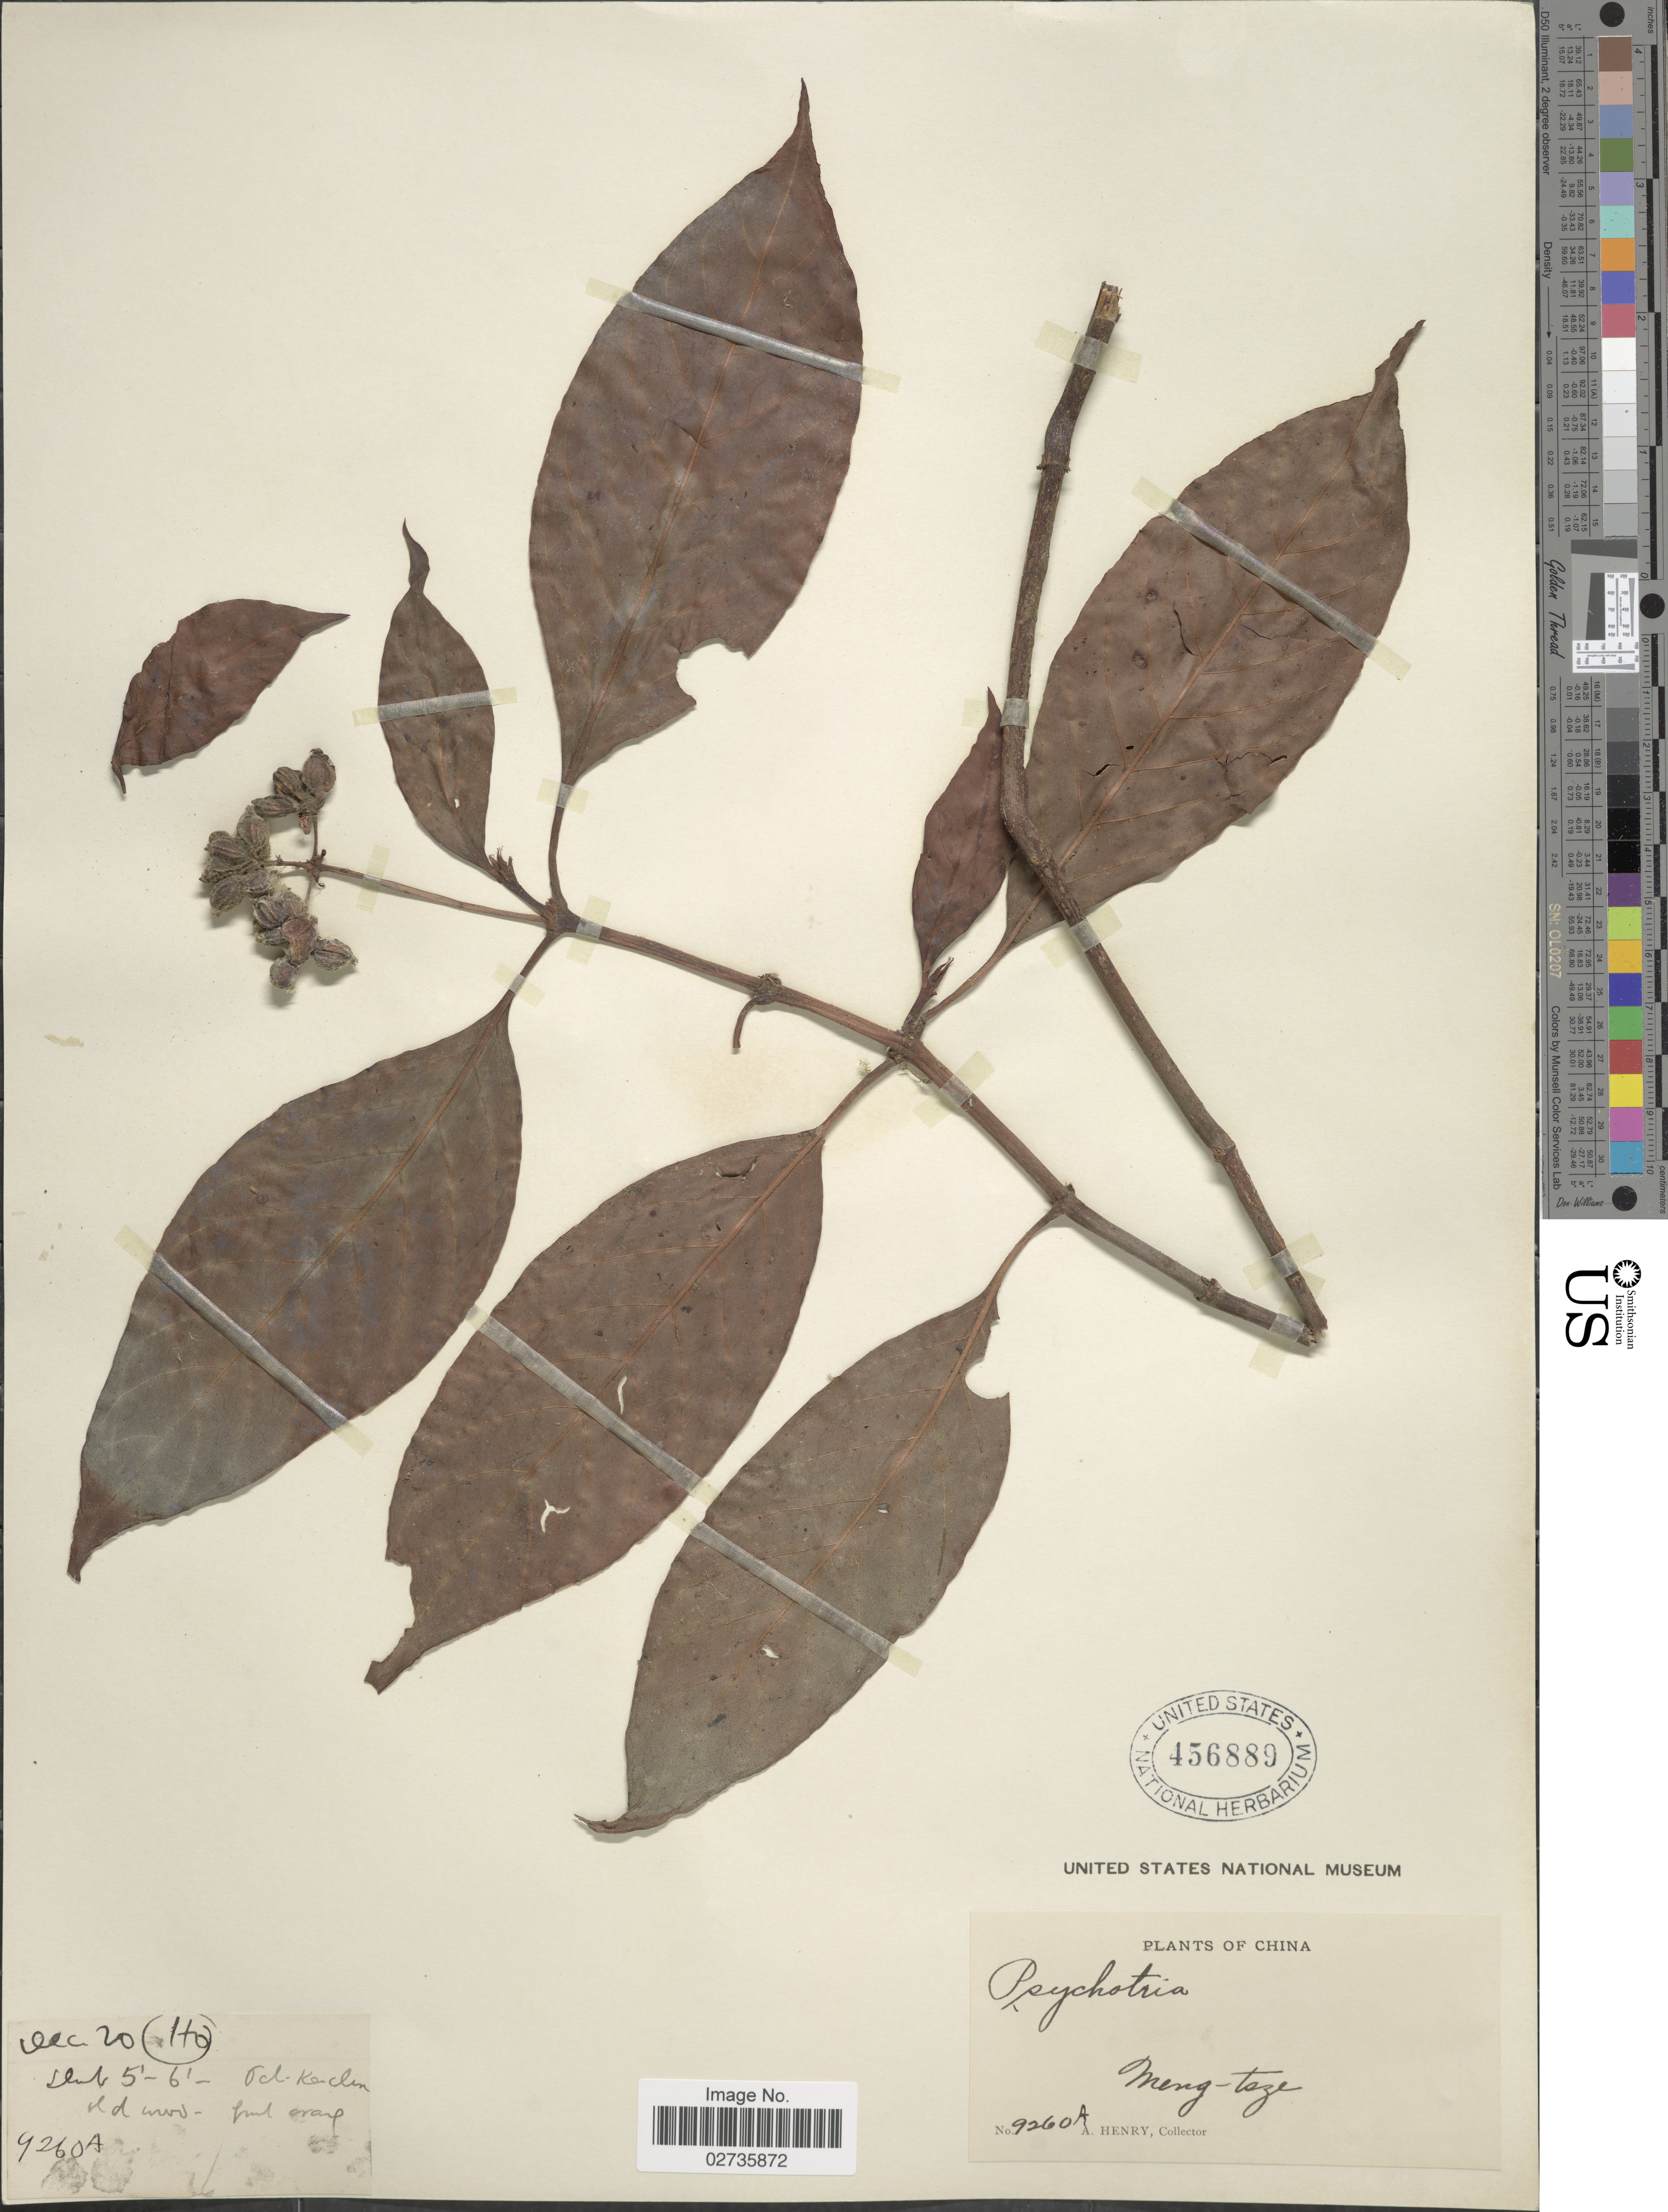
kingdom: Plantae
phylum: Tracheophyta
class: Magnoliopsida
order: Gentianales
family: Rubiaceae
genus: Psychotria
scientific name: Psychotria sp.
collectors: A. Henry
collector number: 9260 A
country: China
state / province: Yunnan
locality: Meng-tsze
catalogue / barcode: US 456889